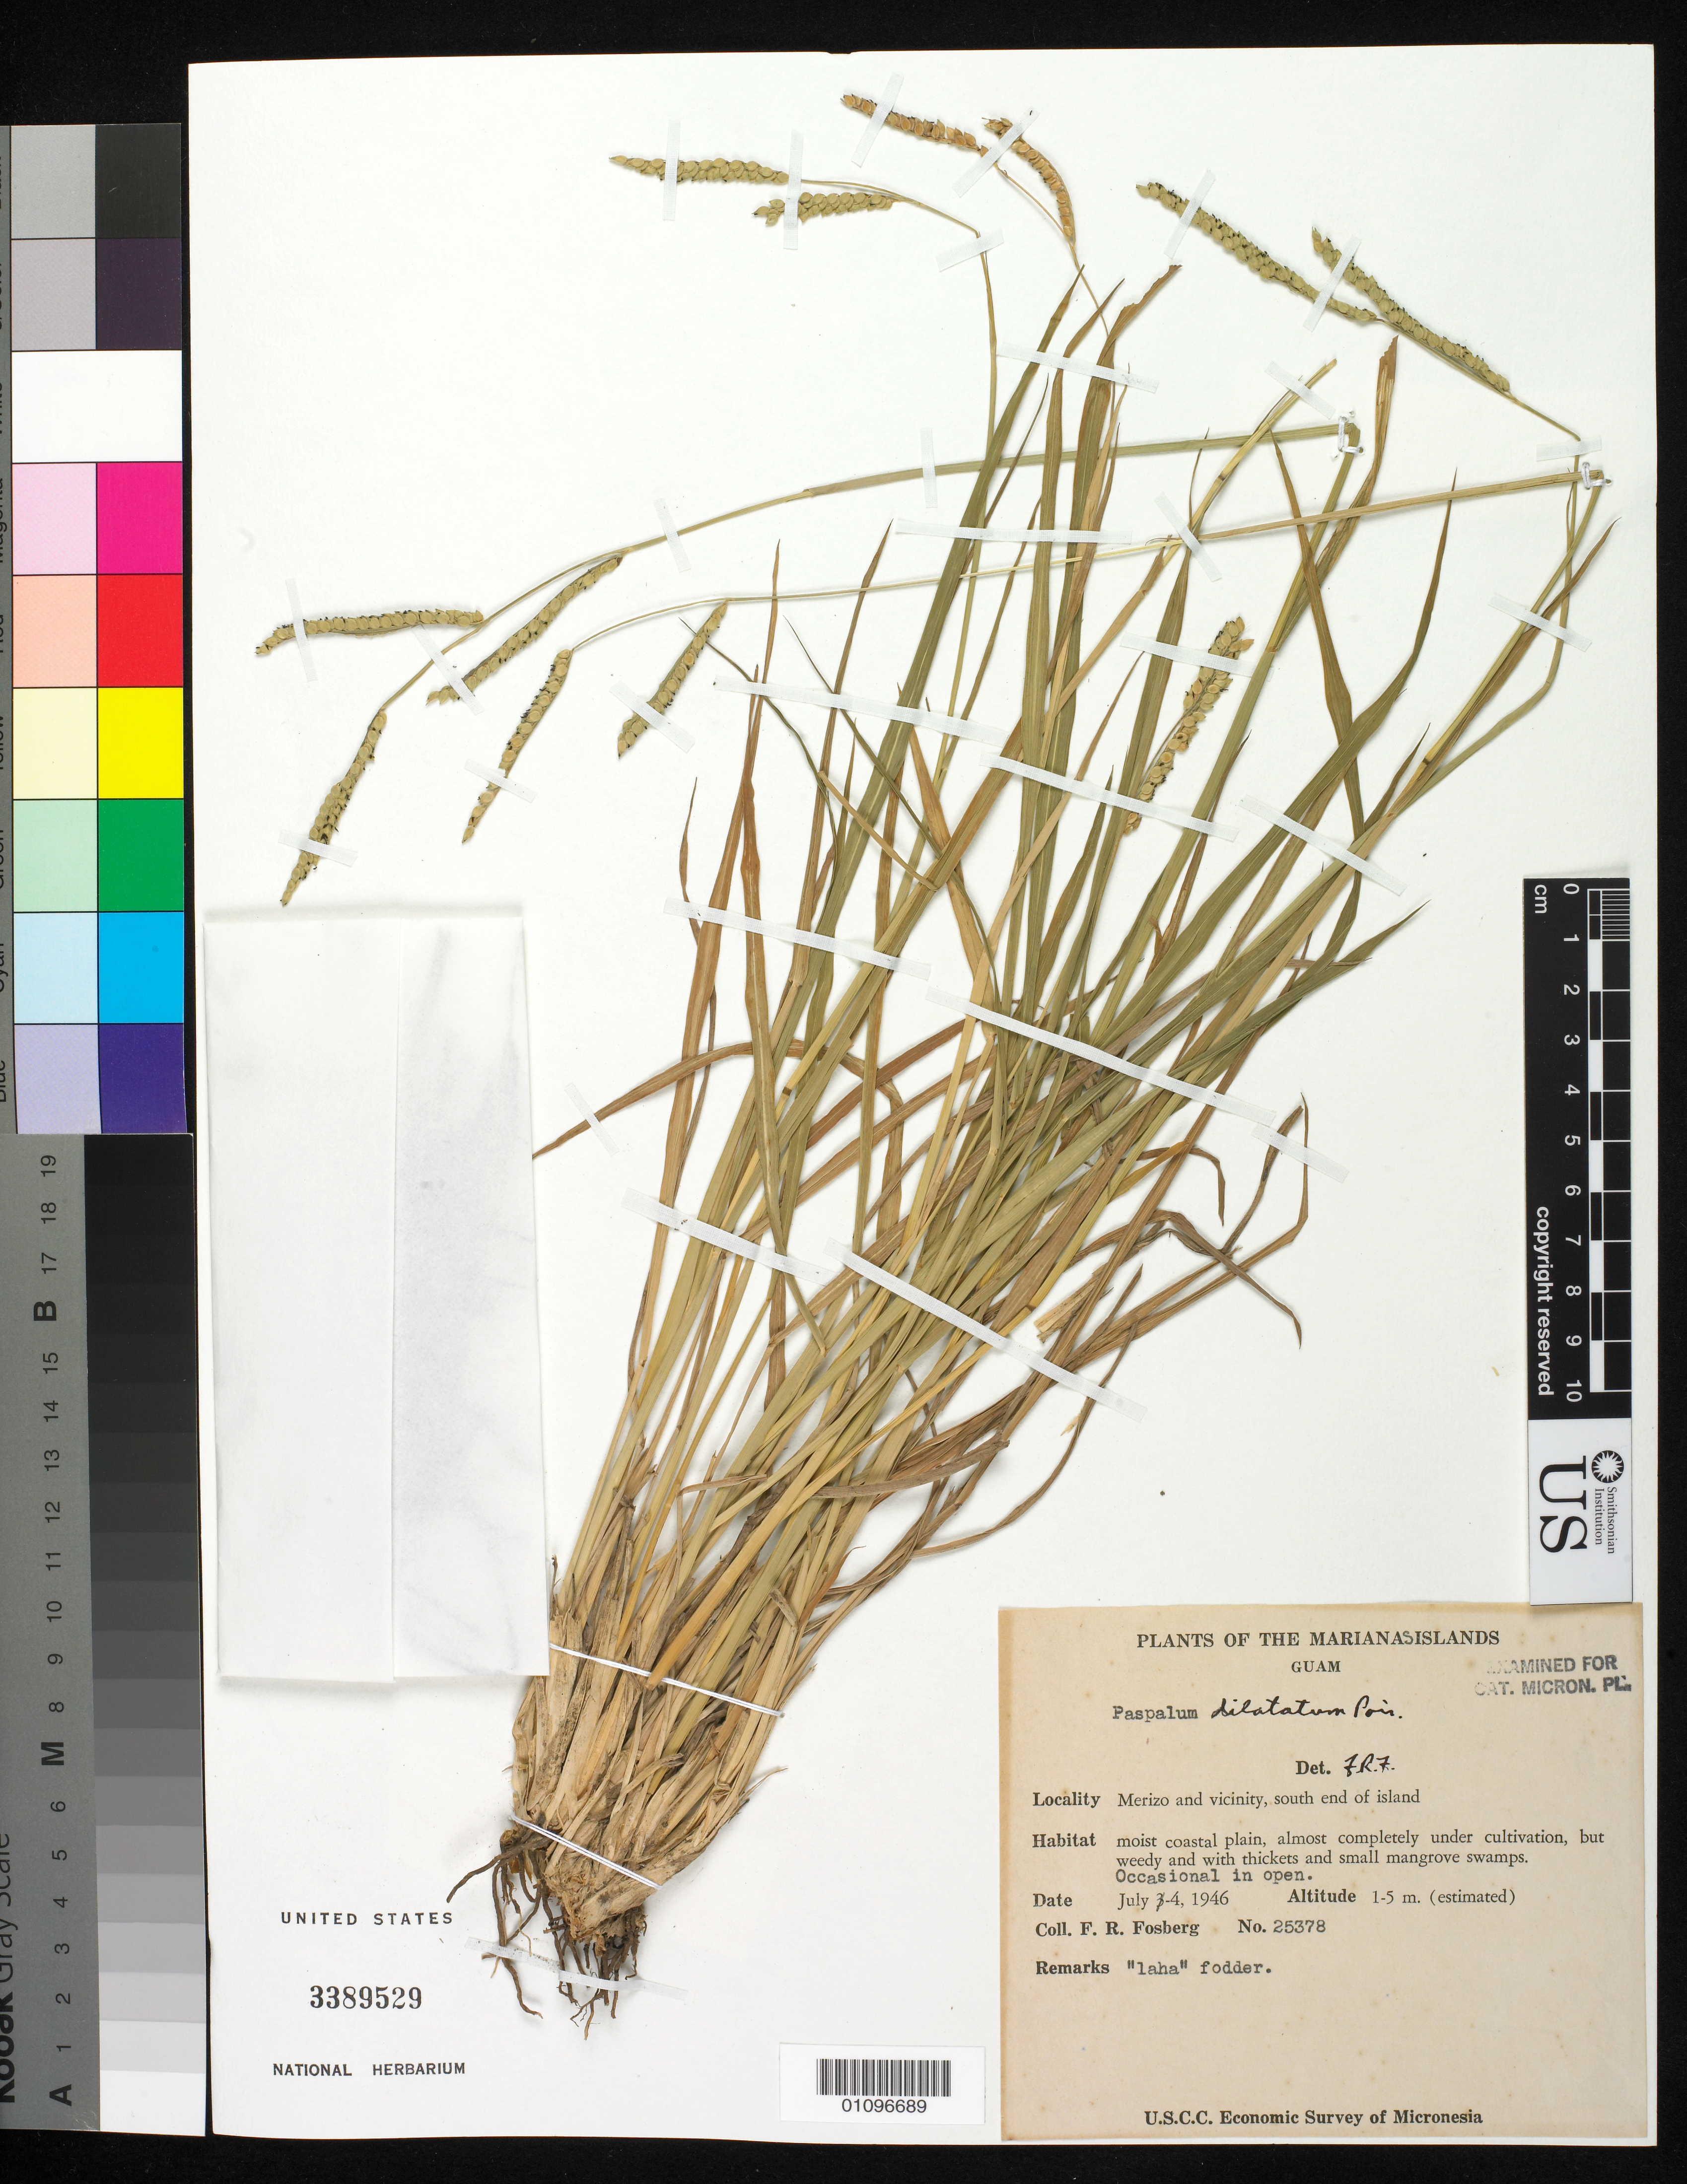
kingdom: Plantae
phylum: Tracheophyta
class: Liliopsida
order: Poales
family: Poaceae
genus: Paspalum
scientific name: Paspalum dilatatum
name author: Poir.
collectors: F. R. Fosberg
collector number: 25378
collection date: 1946-07-04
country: Guam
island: Guam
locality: Merizo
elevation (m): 1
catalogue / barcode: US 3389529